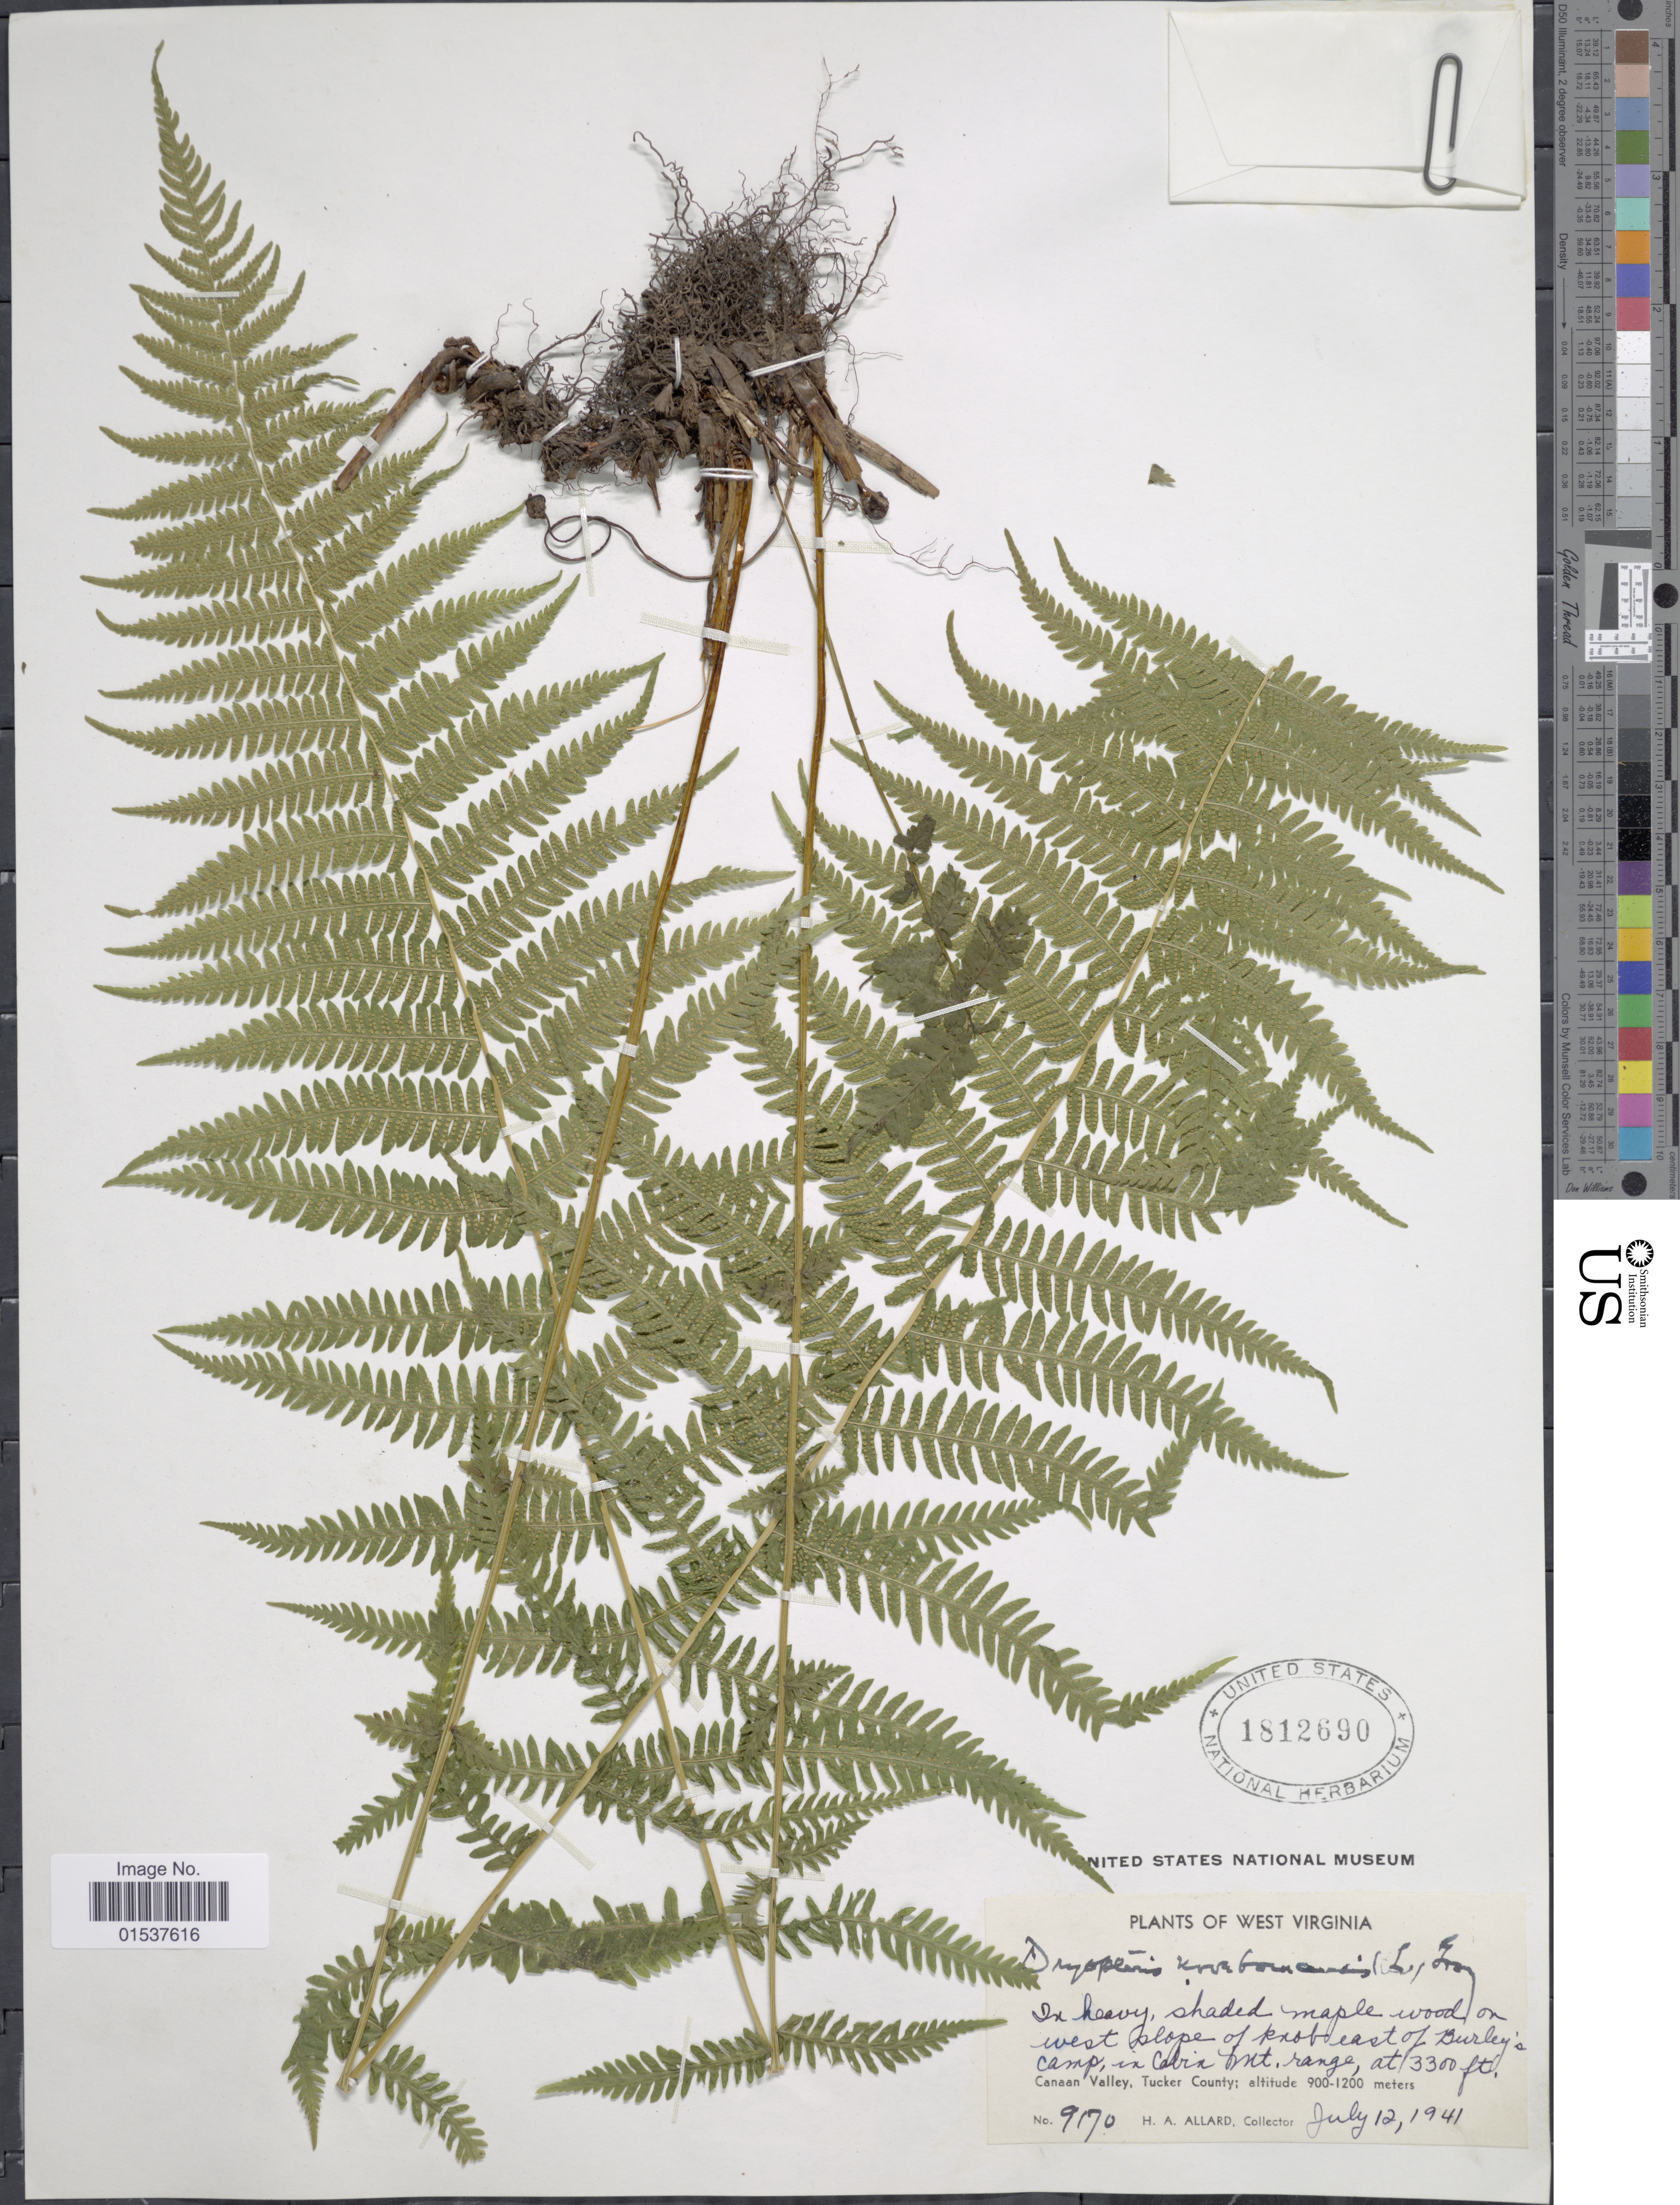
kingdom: Plantae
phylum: Tracheophyta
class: Polypodiopsida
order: Polypodiales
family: Thelypteridaceae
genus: Parathelypteris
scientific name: Parathelypteris noveboracensis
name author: (L.) Ching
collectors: H. A. Allard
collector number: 9170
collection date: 1941-07-12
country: United States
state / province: West Virginia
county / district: Tucker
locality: West slope of knob east of Burley's camp, in Cabin Mt. range. Canaan Valley, Tucker County, West Virginia.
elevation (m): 1006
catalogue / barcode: US 1812690